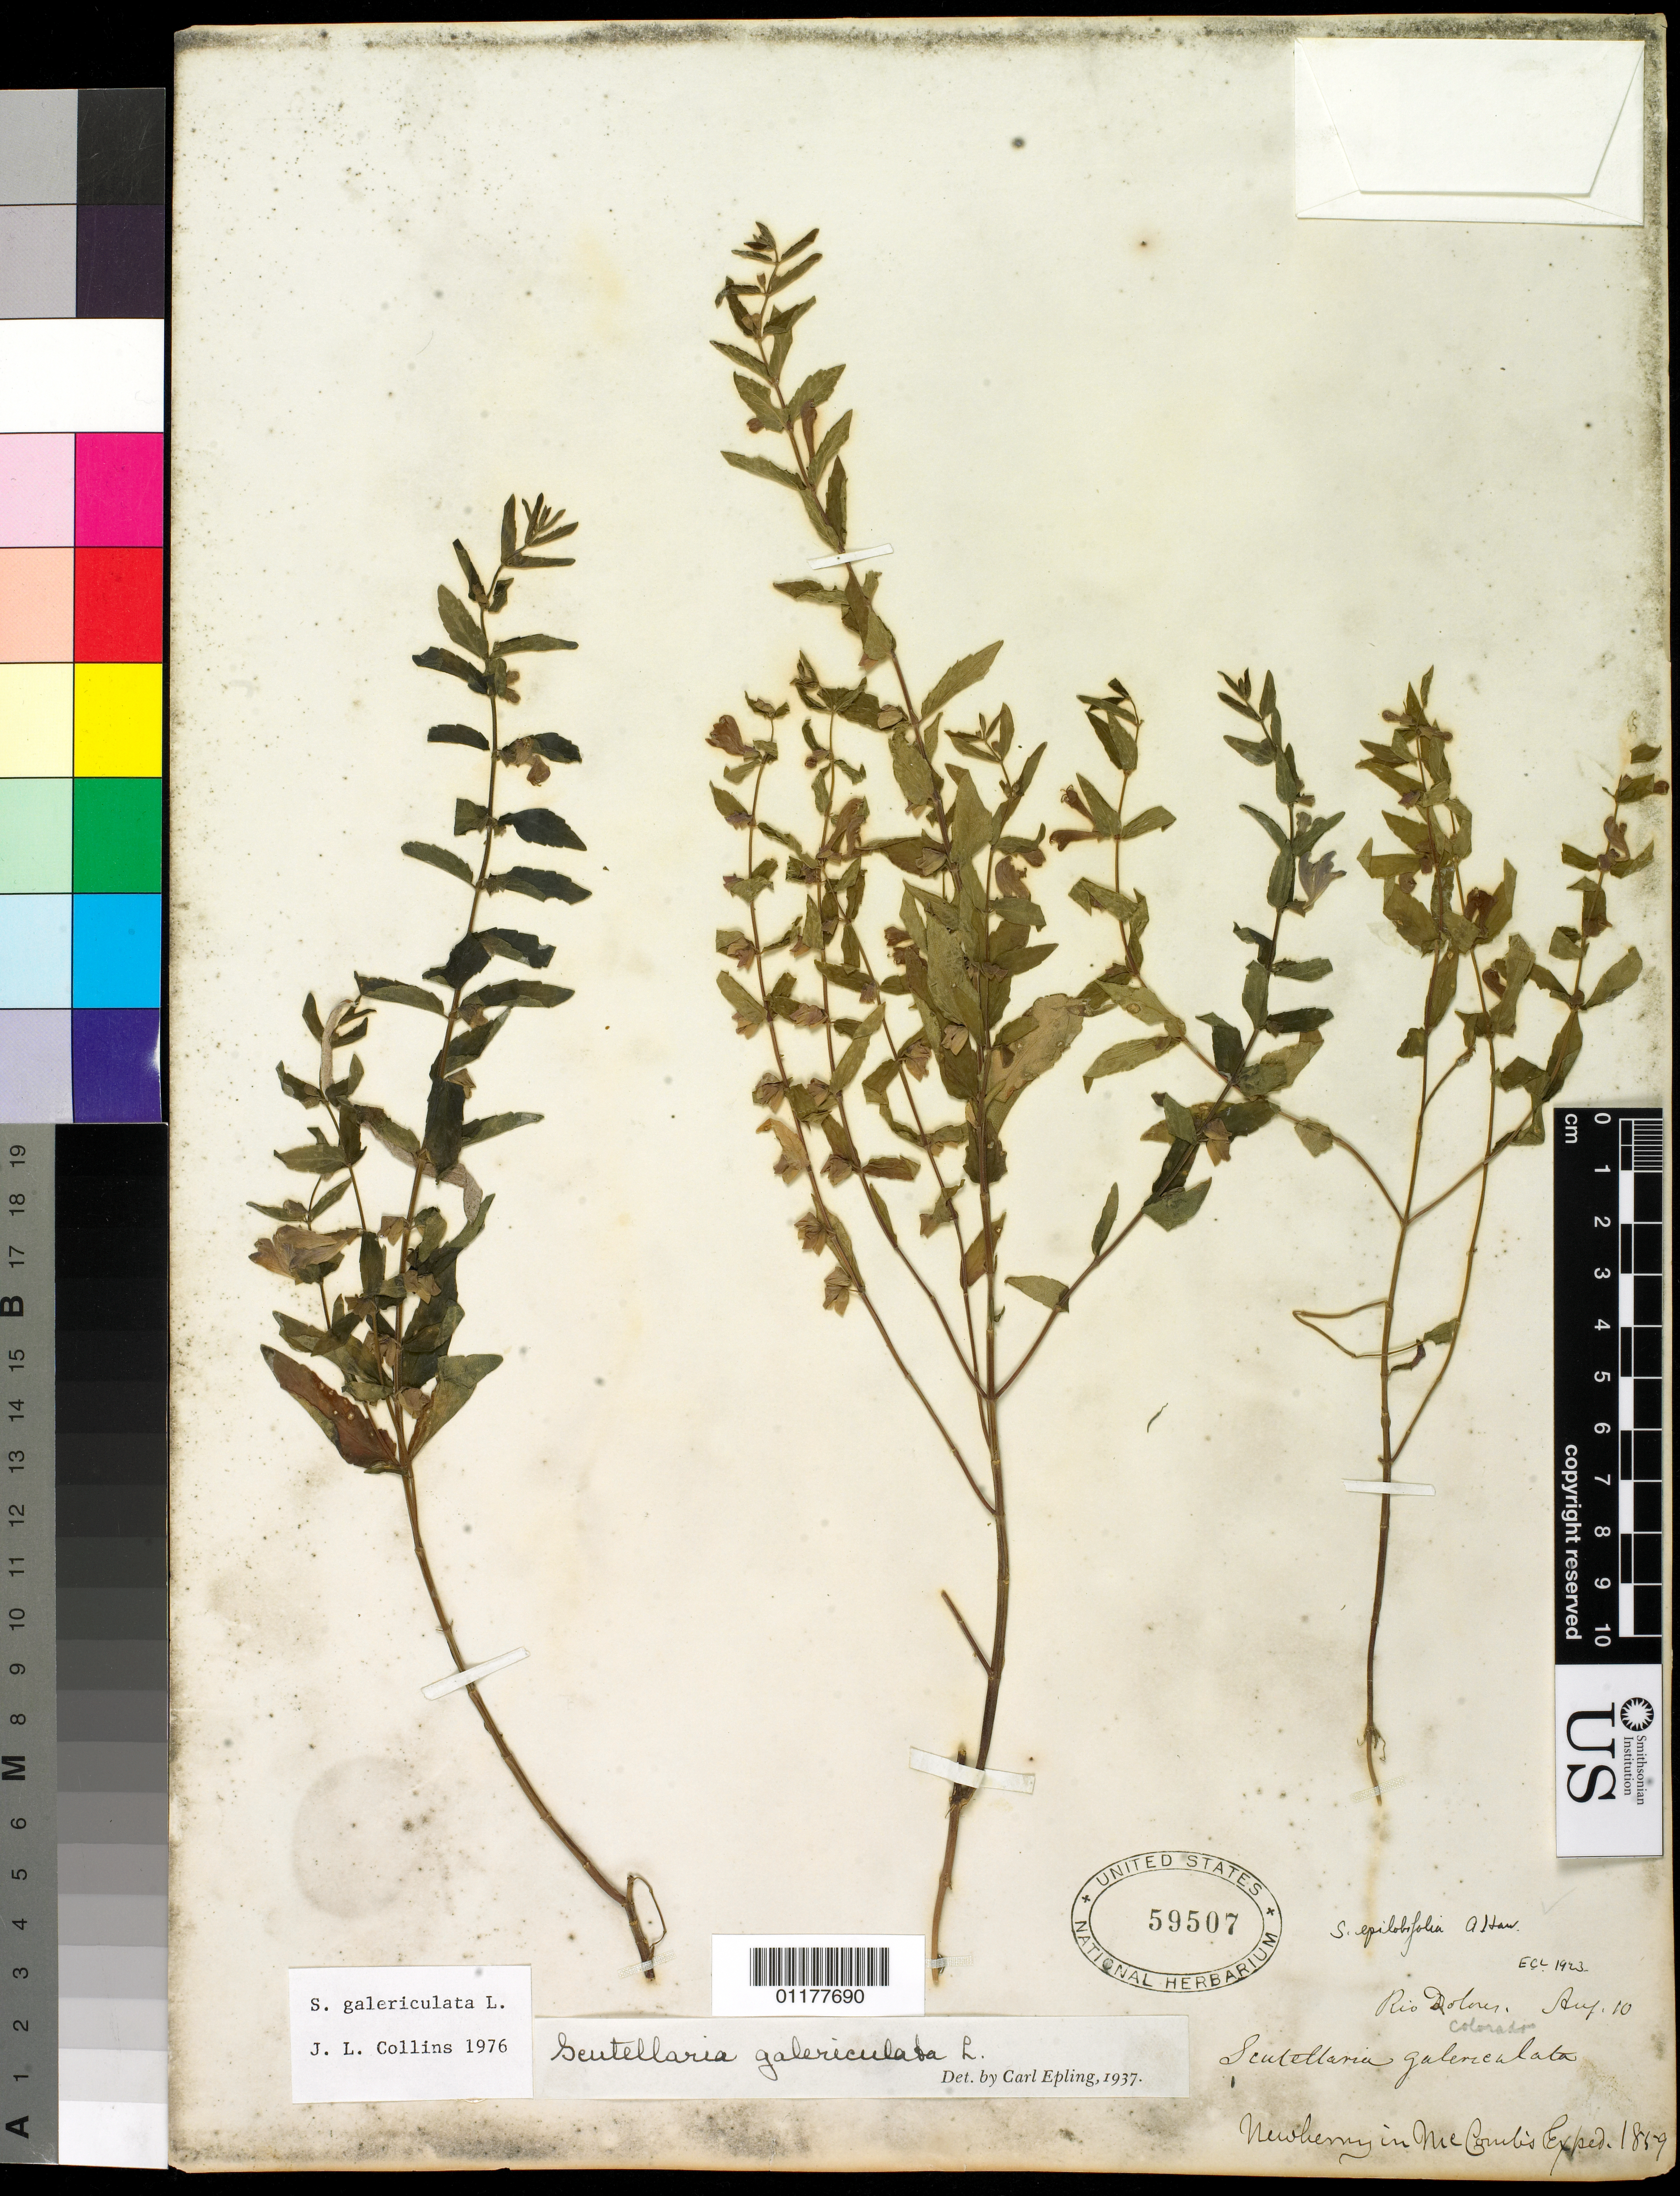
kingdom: Plantae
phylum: Tracheophyta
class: Magnoliopsida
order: Lamiales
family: Lamiaceae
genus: Scutellaria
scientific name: Scutellaria galericulata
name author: L.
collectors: J. S. Newberry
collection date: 1859-08-10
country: United States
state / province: Colorado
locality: Rio Dolores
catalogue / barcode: US 59507